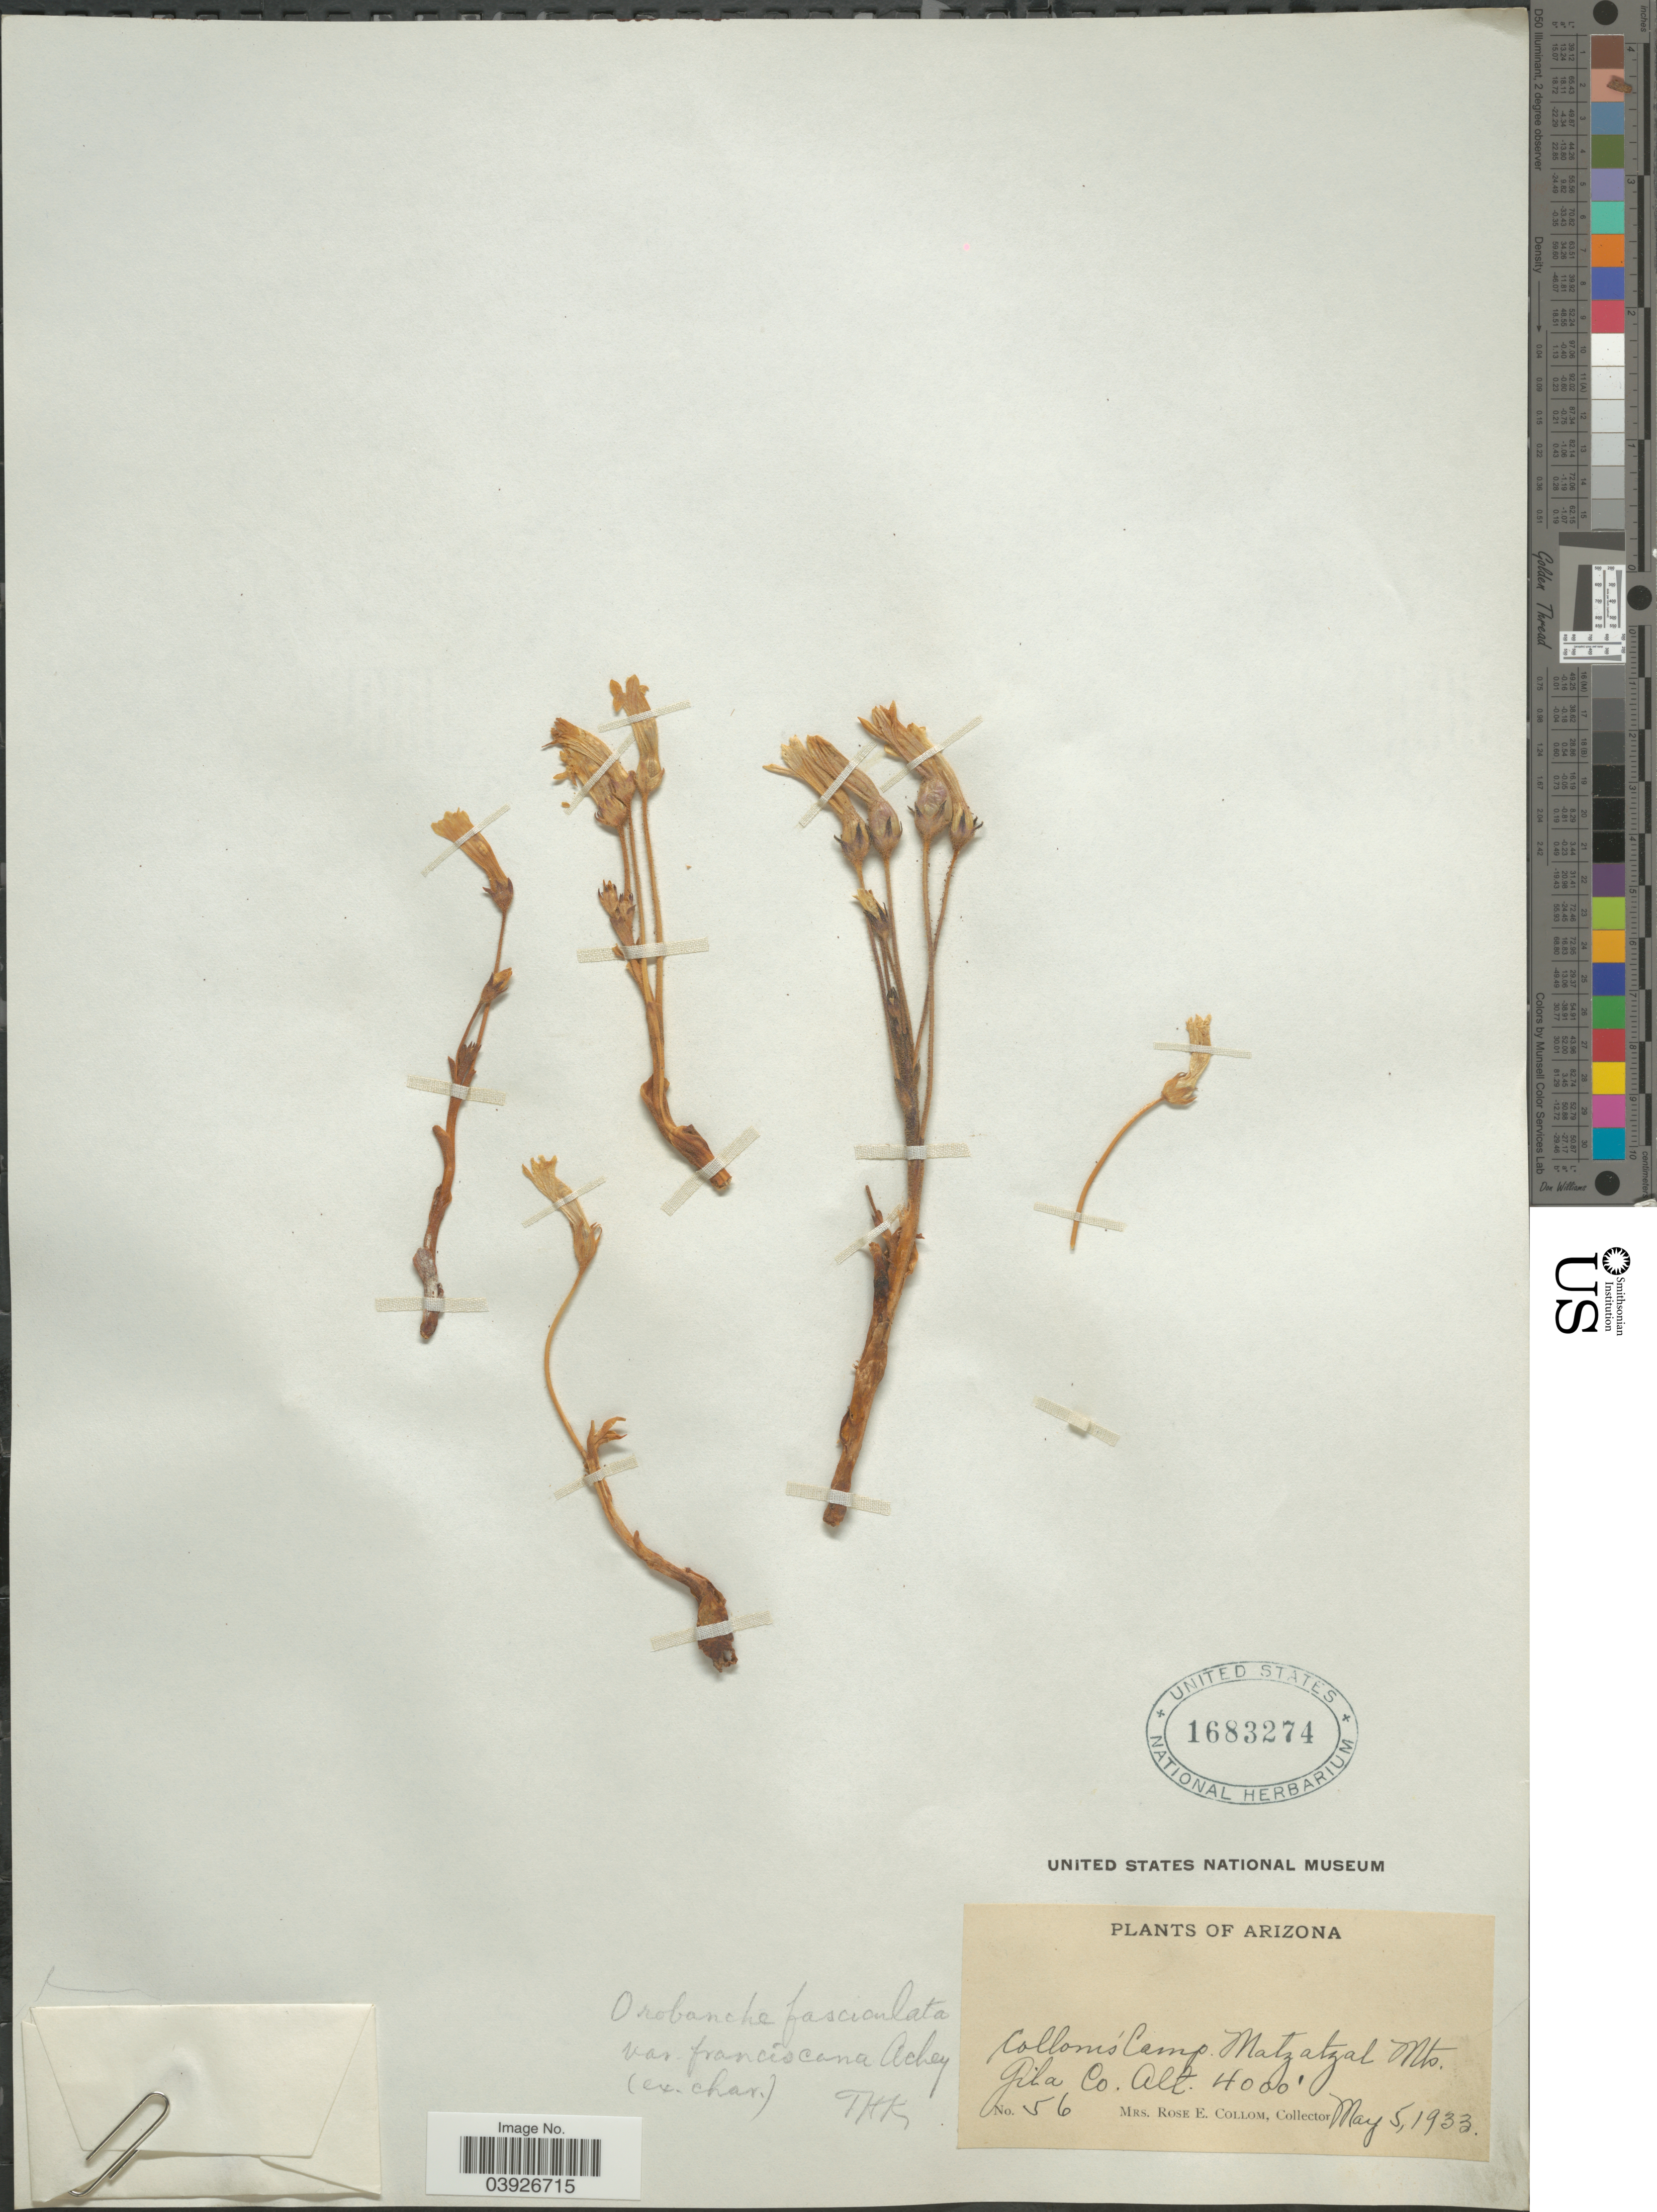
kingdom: Plantae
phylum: Tracheophyta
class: Magnoliopsida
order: Lamiales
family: Orobanchaceae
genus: Aphyllon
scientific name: Aphyllon fasciculatum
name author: (Nutt.) Torr. & A. Gray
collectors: R. E. Collom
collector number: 56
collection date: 1933-05-05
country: United States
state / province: Arizona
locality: Collom's Camp. Matzatzal Mts. Gila Co.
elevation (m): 1219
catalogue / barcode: US 1683274